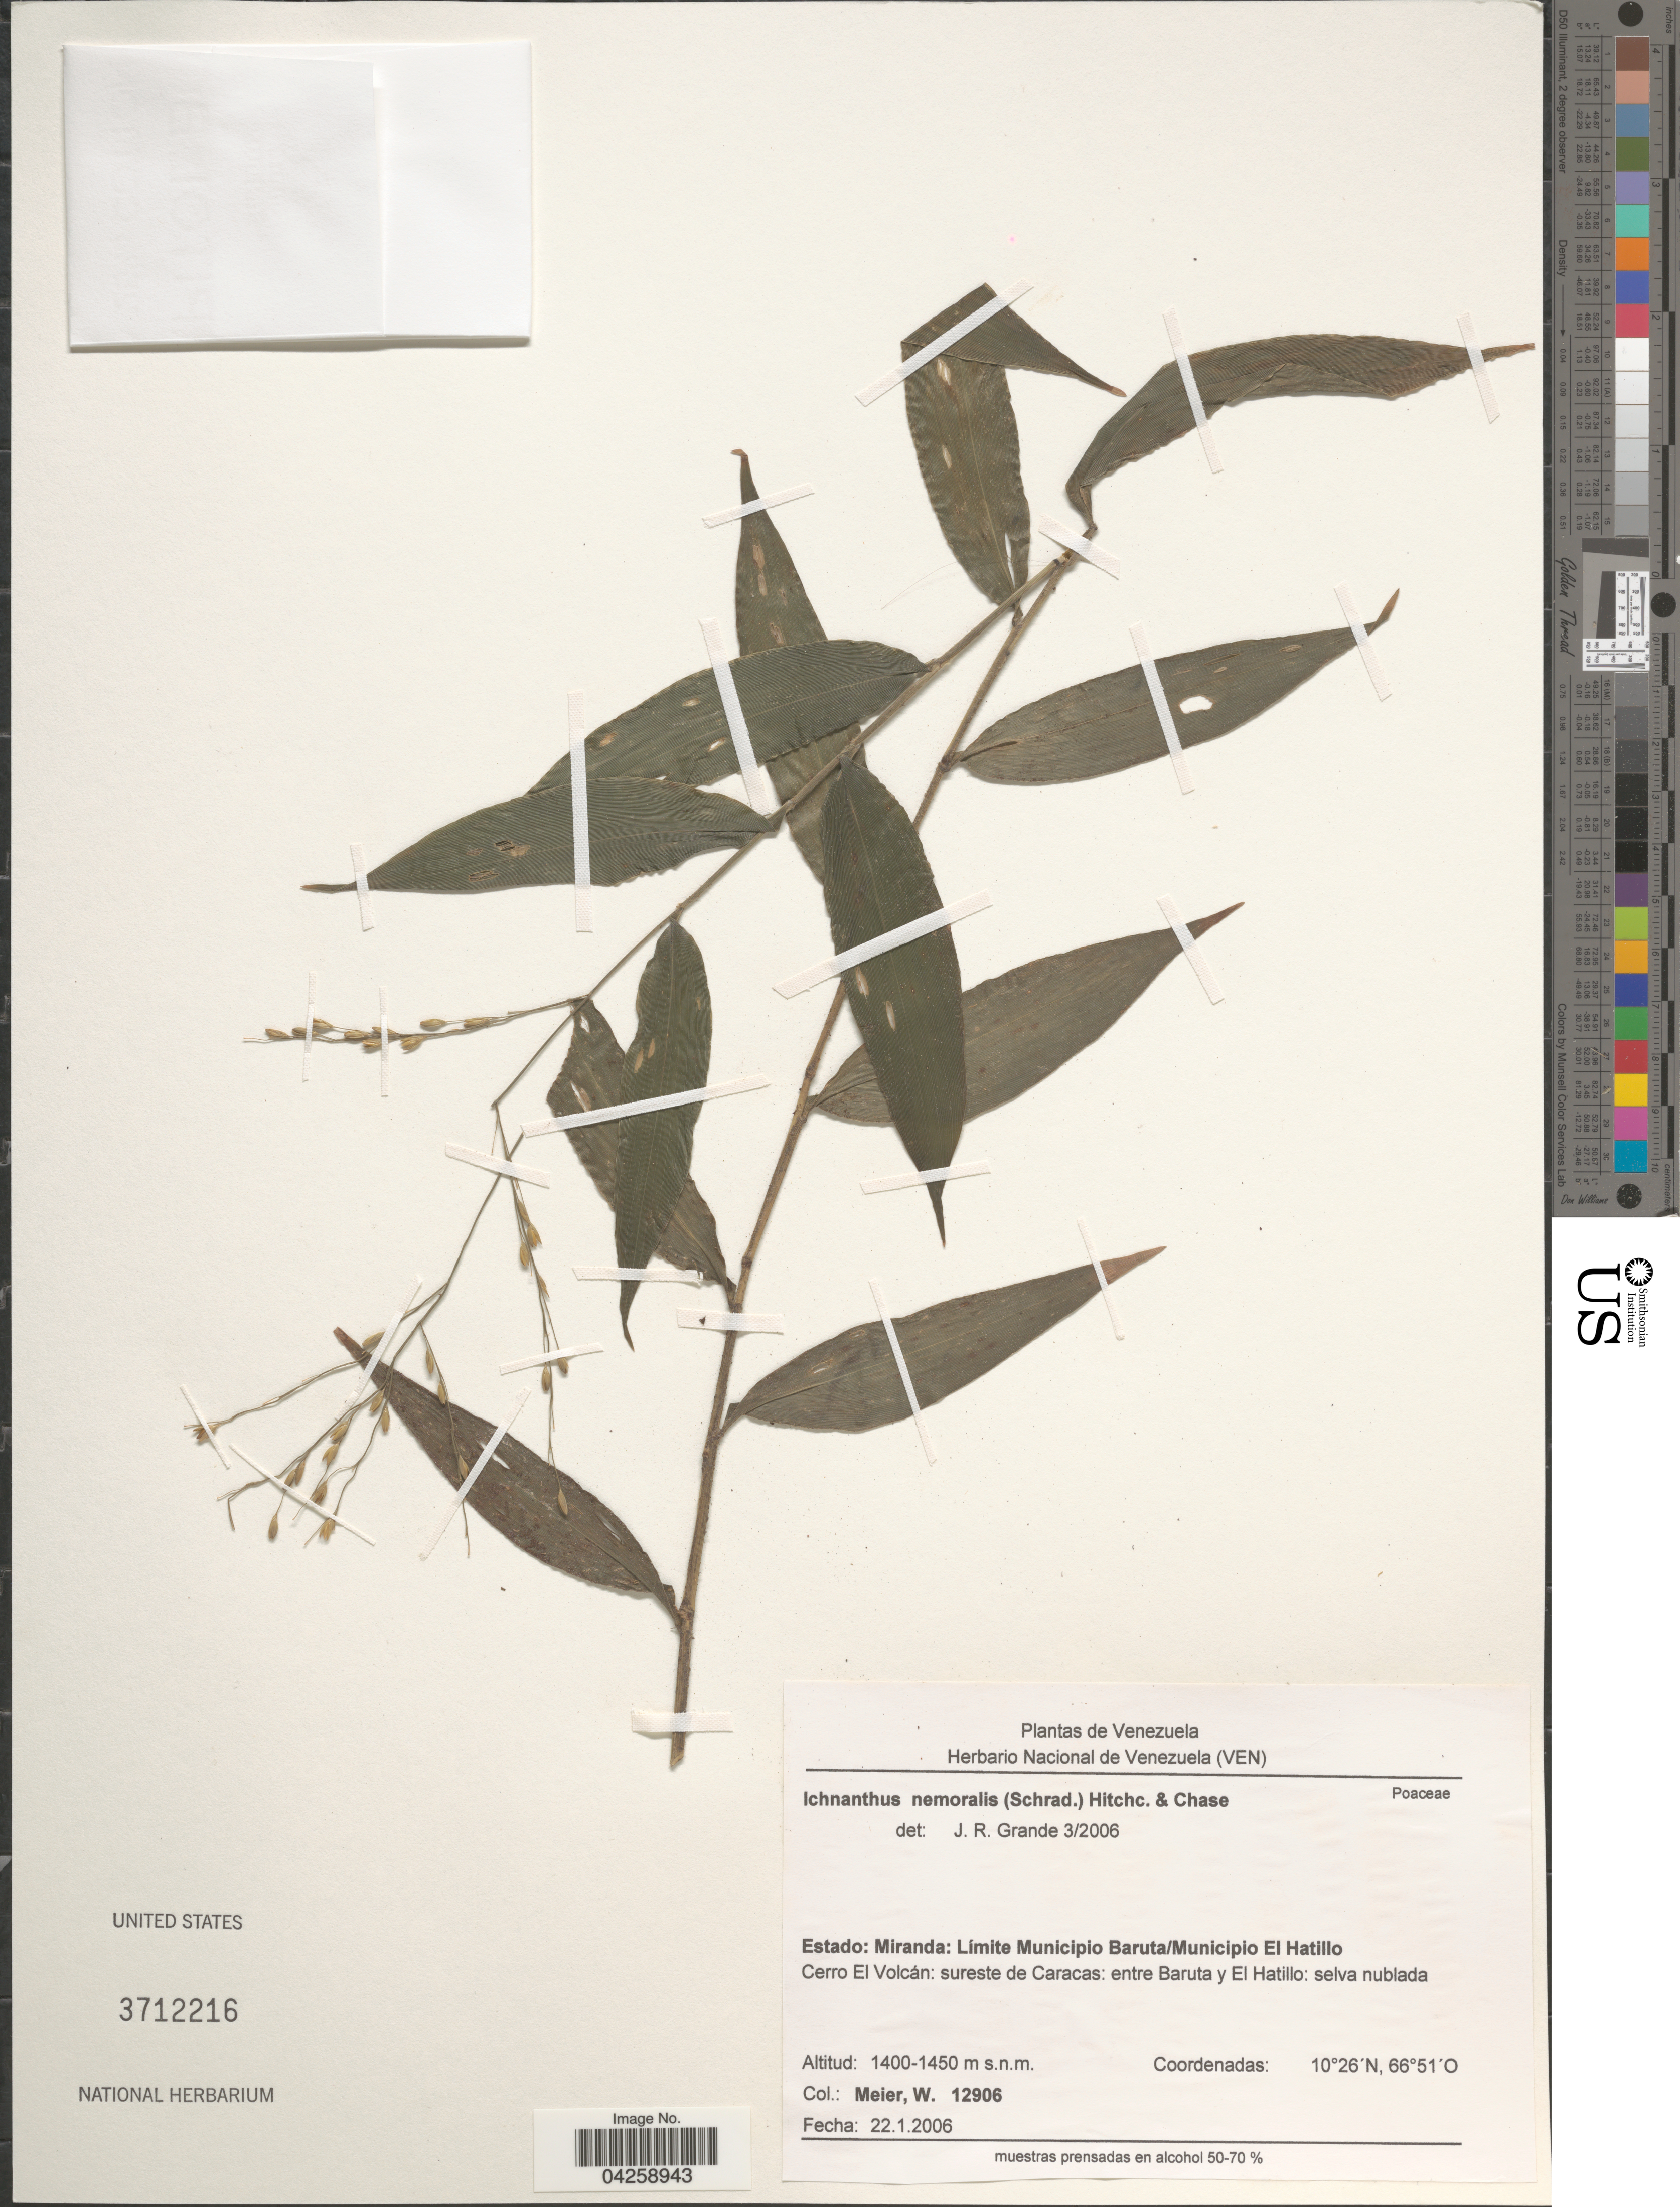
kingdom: Plantae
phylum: Tracheophyta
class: Liliopsida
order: Poales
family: Poaceae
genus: Ichnanthus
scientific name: Ichnanthus nemoralis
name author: (Schrad.) Hitchc. & Chase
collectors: W. Meier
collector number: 12906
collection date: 2006-01-22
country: Venezuela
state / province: Miranda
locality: Límite Municipio Baruta/Municipio El Hatillo. Cerro El Volcán: sureste de Caracas: entre Baruta y El Hatillo: selva nublada.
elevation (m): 1400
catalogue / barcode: US 3712216